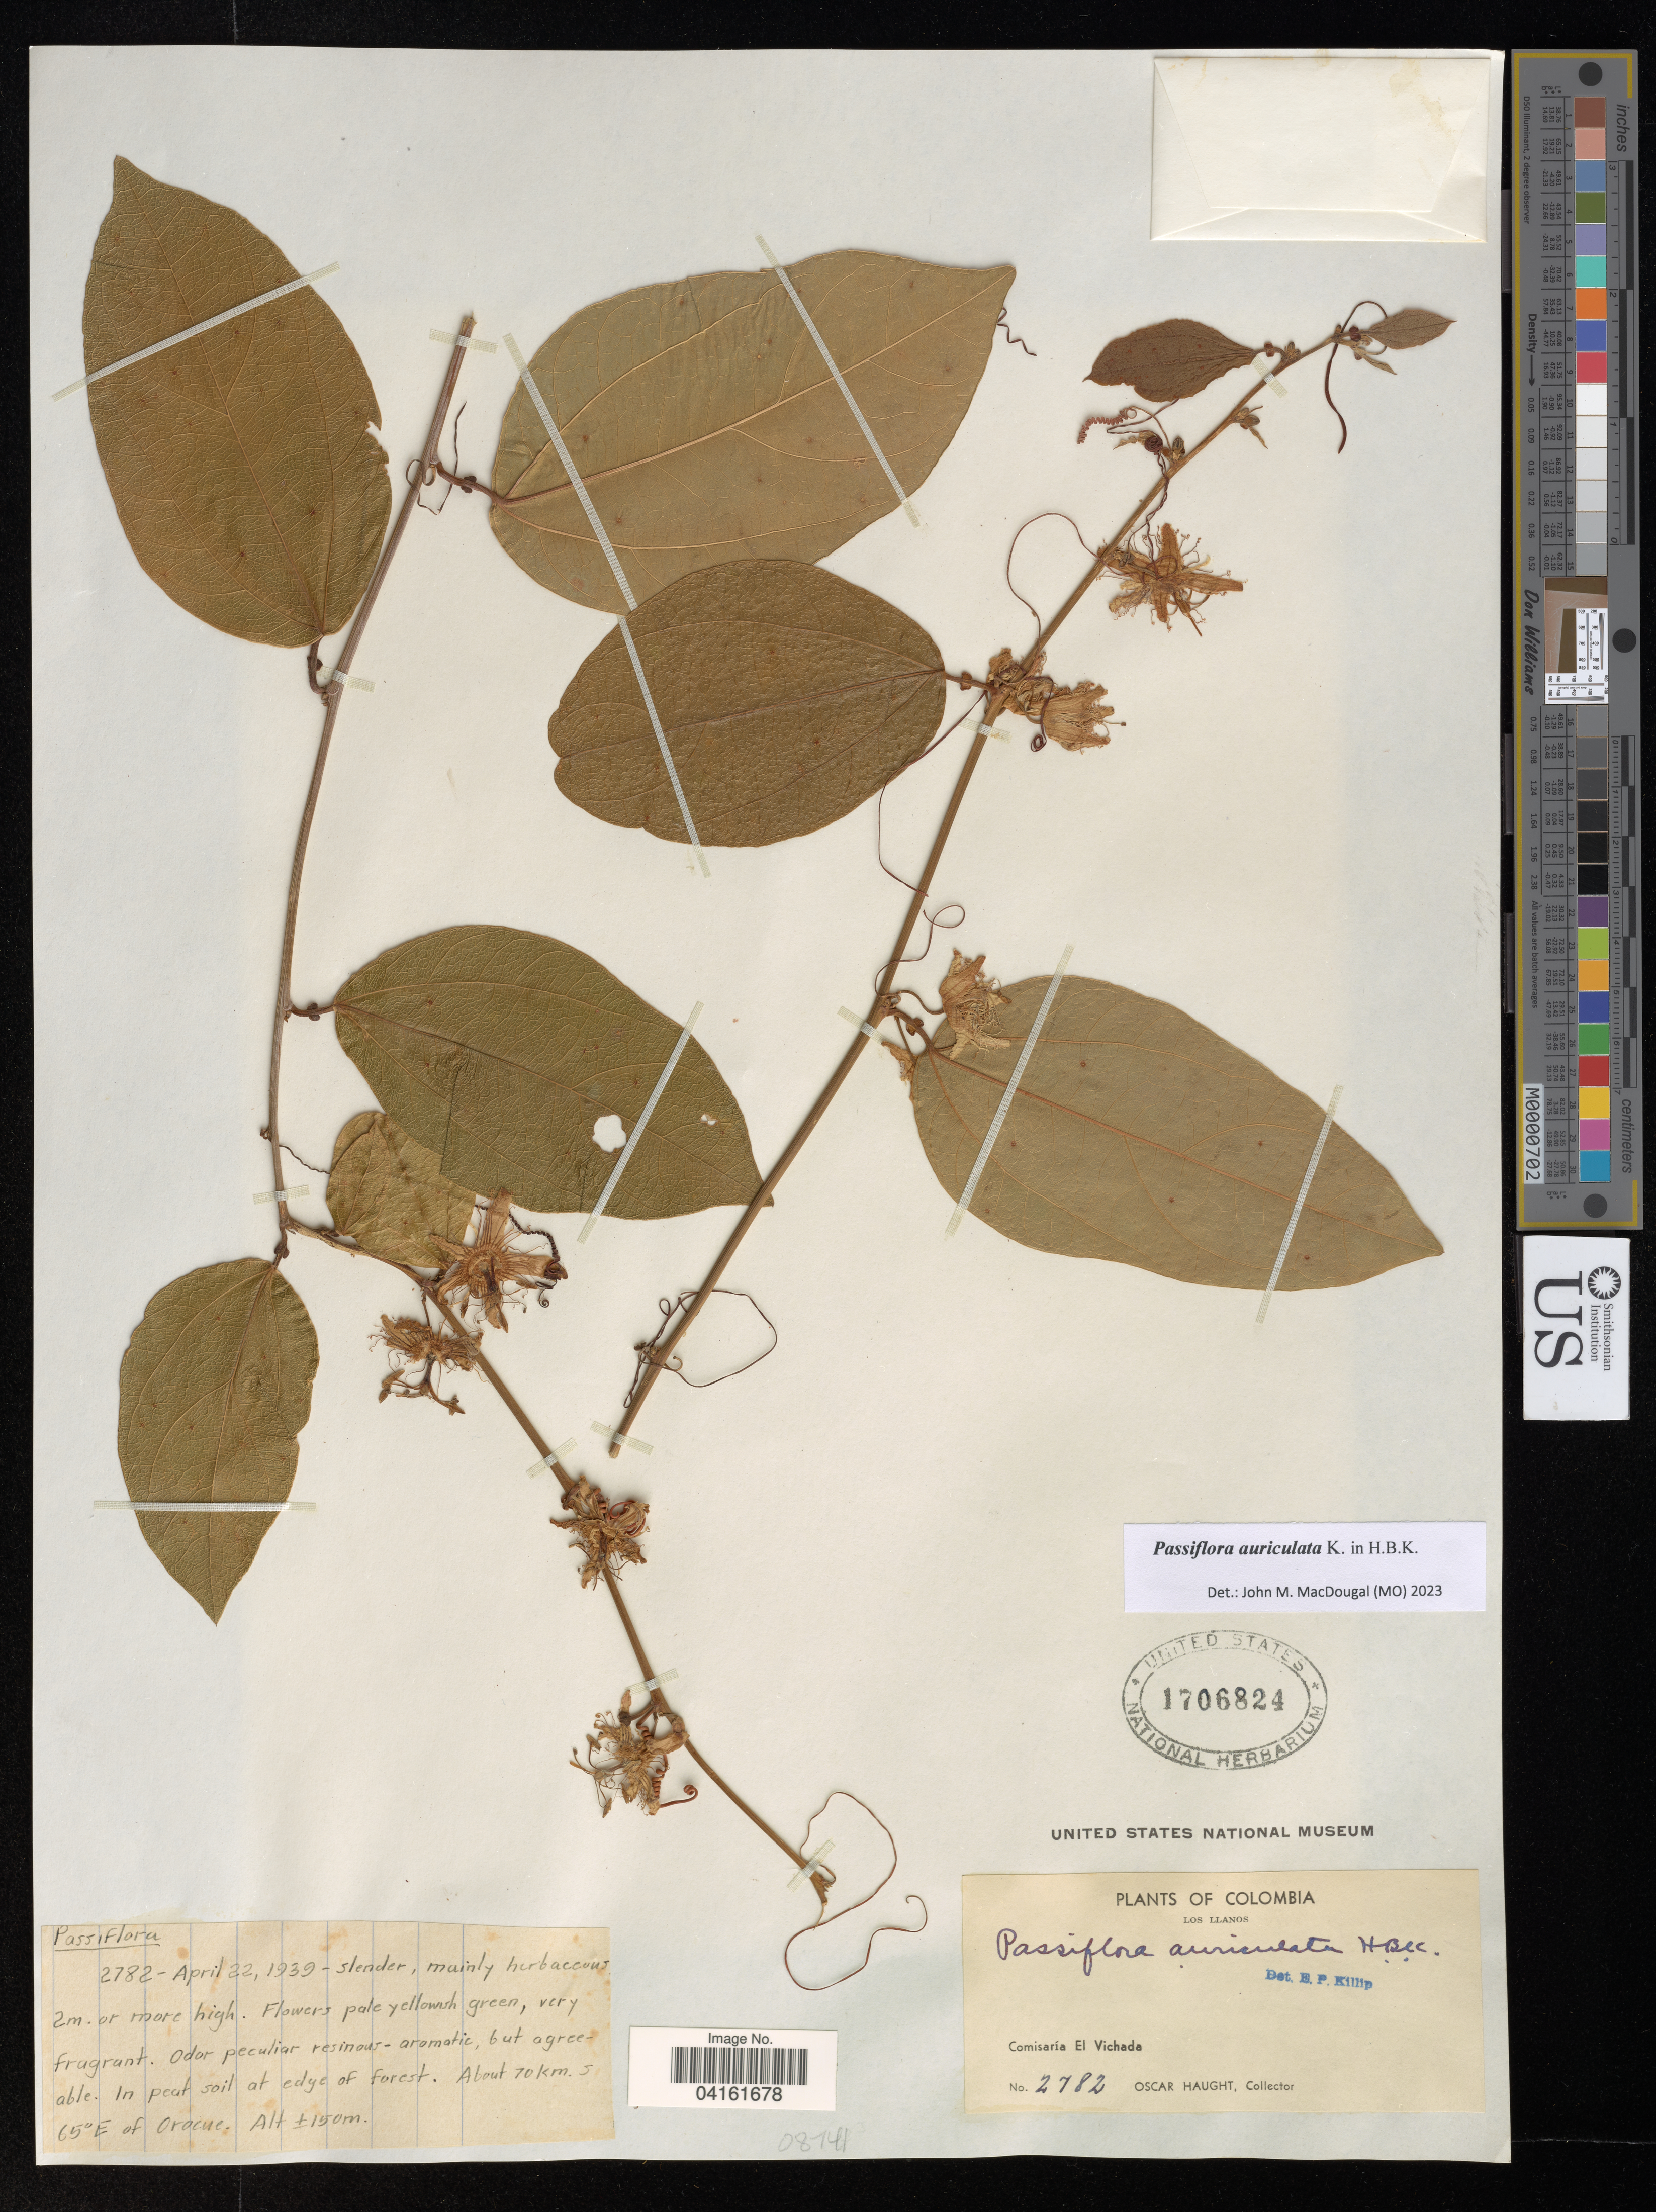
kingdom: Plantae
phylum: Tracheophyta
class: Magnoliopsida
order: Malpighiales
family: Passifloraceae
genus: Passiflora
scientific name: Passiflora auriculata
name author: Kunth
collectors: O. L. Haught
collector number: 2782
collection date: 1939-04-22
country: Colombia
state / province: Vichada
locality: About 70 km. S 65ºE of Orocue. Los Llanos.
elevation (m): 150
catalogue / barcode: US 1706824